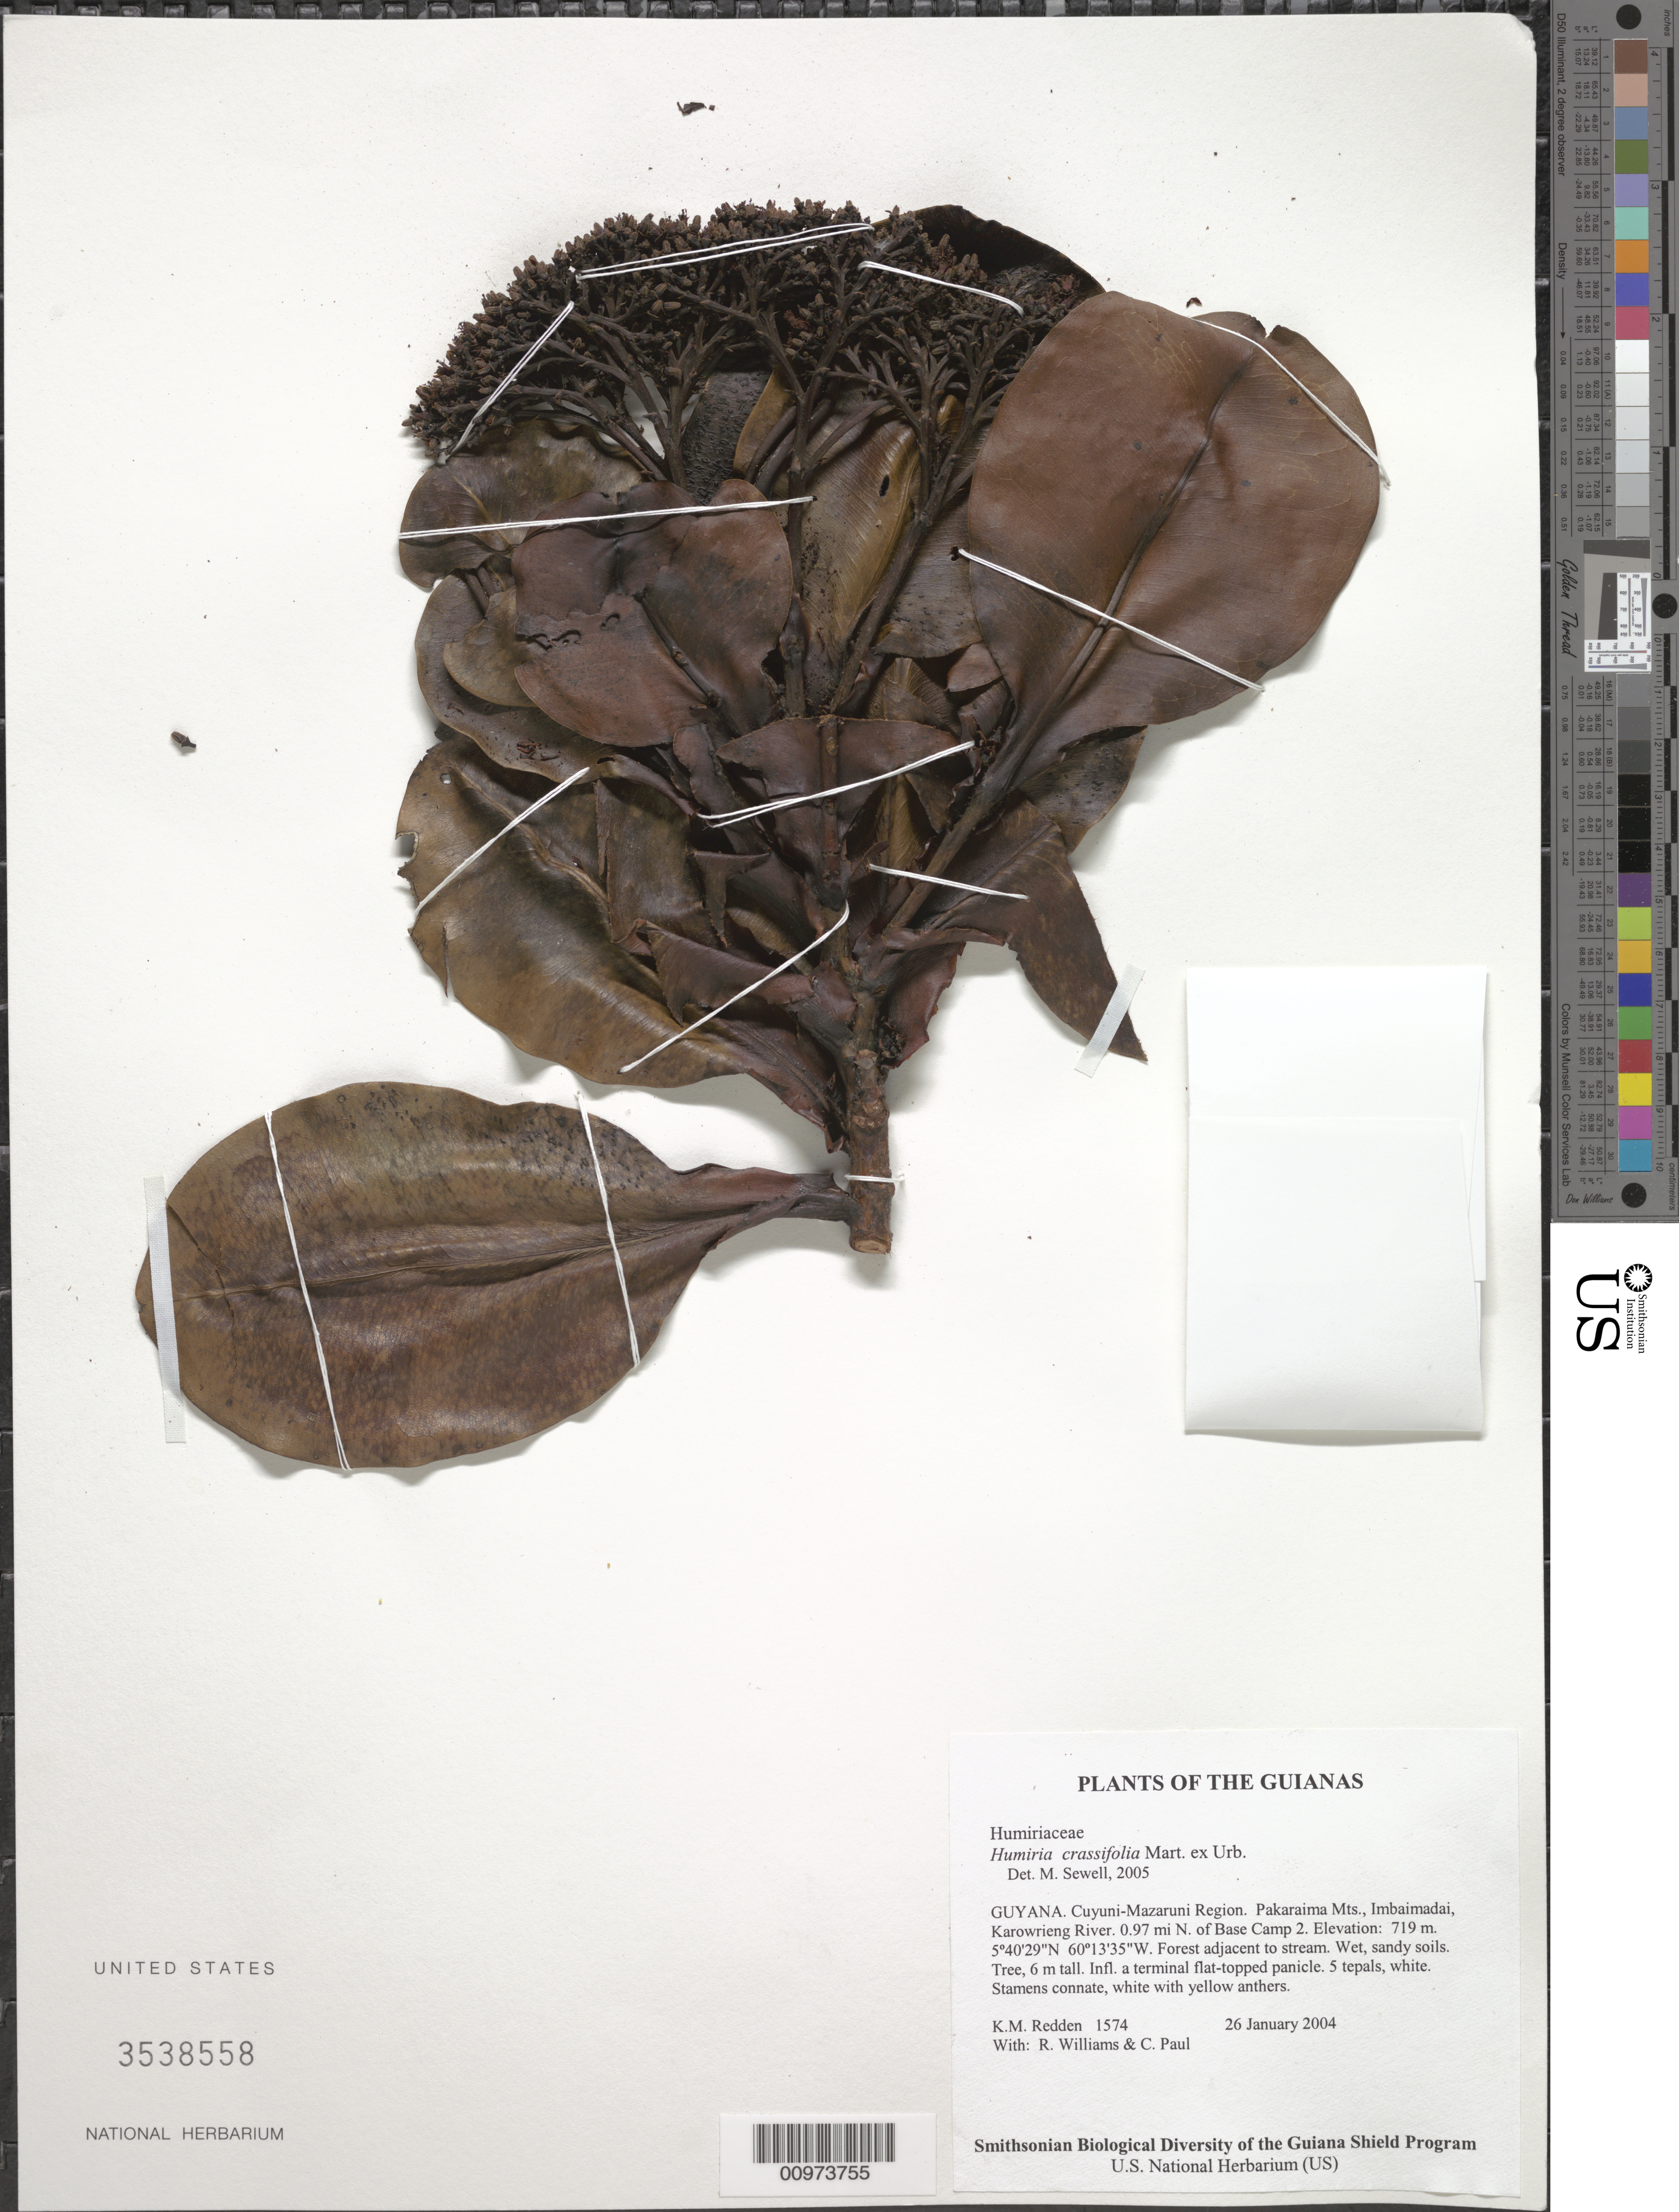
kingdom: Plantae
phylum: Tracheophyta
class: Magnoliopsida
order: Malpighiales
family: Humiriaceae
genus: Humiria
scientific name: Humiria crassifolia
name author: Mart. ex Urb.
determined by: Sewell, M.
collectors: K. M. Redden, R. Williams & C. Paul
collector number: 1574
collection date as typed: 26 January 2004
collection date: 2004-01-26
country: Guyana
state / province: Cuyuni-Mazaruni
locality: Pakaraima Mts., Imbaimadai, Karowrieng River. 0.97 mi N. of Base Camp 2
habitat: Forest adjacent to stream. Wet, sandy soils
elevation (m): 719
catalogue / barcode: US 3538558